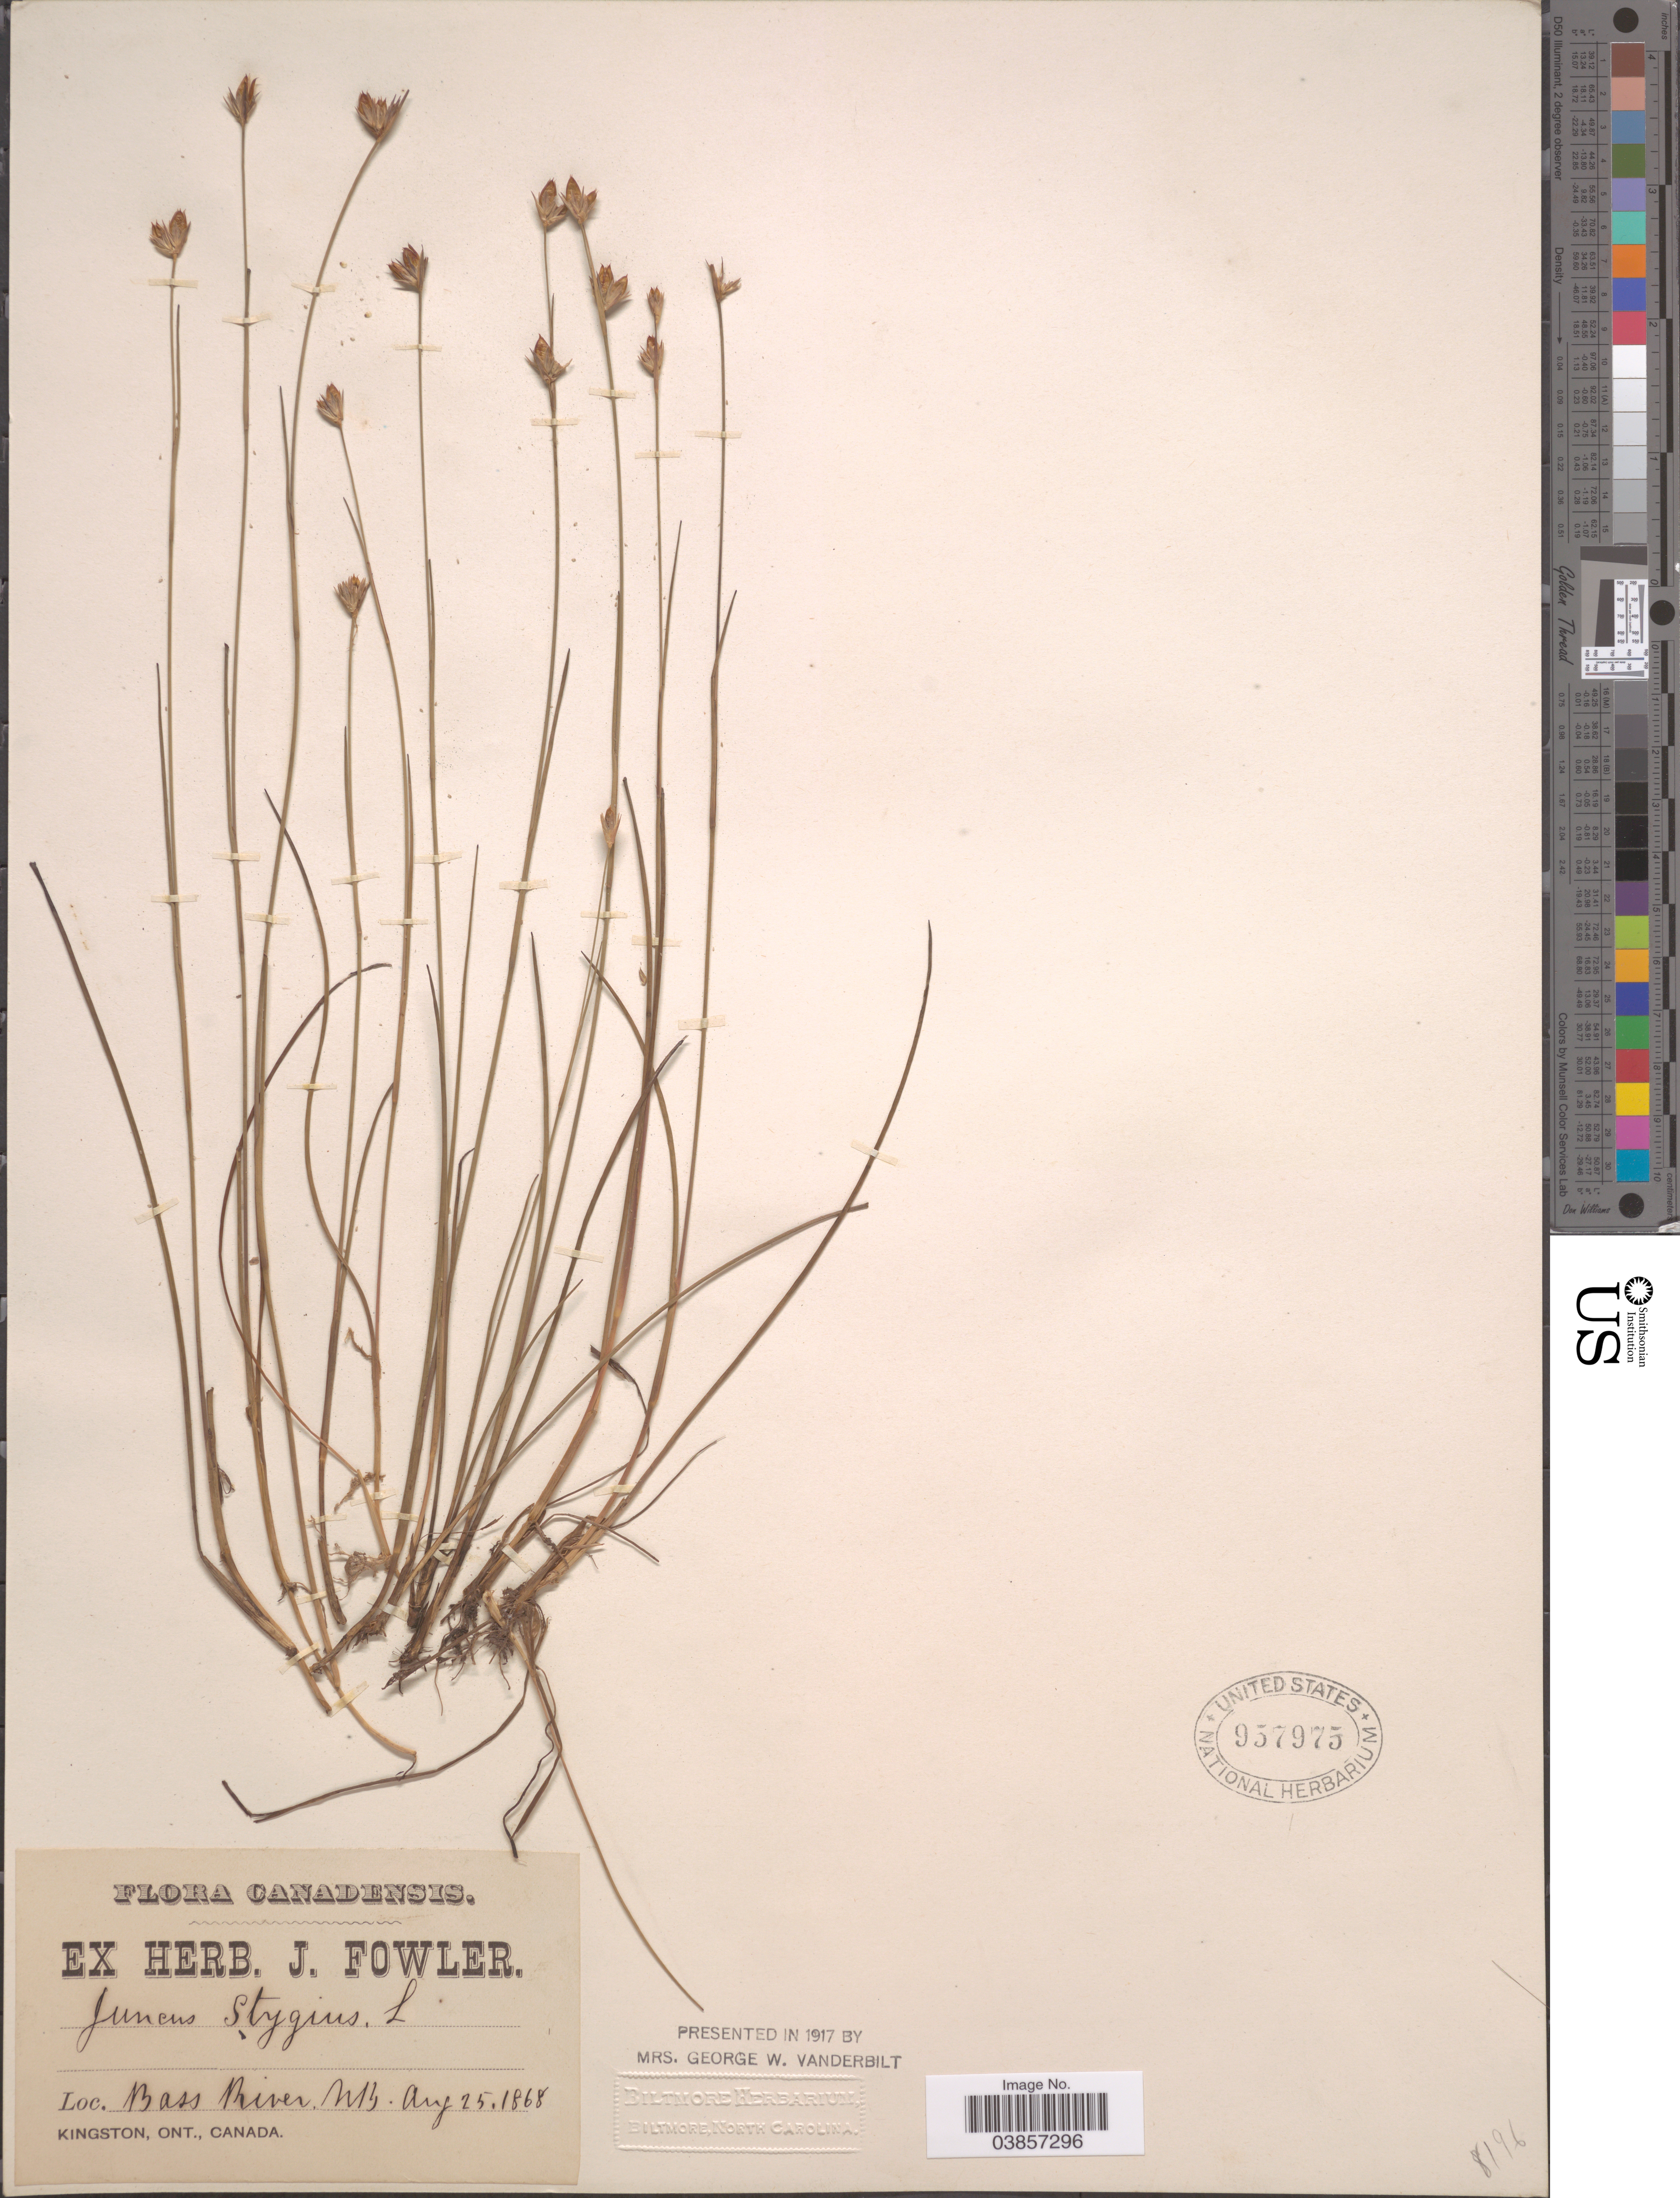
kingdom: Plantae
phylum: Tracheophyta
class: Liliopsida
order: Poales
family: Juncaceae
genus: Juncus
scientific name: Juncus stygius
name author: L.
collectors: ex herb. J. Fowler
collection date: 1868-08-25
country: Canada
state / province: New Brunswick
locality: Bass River.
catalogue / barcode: US 957975